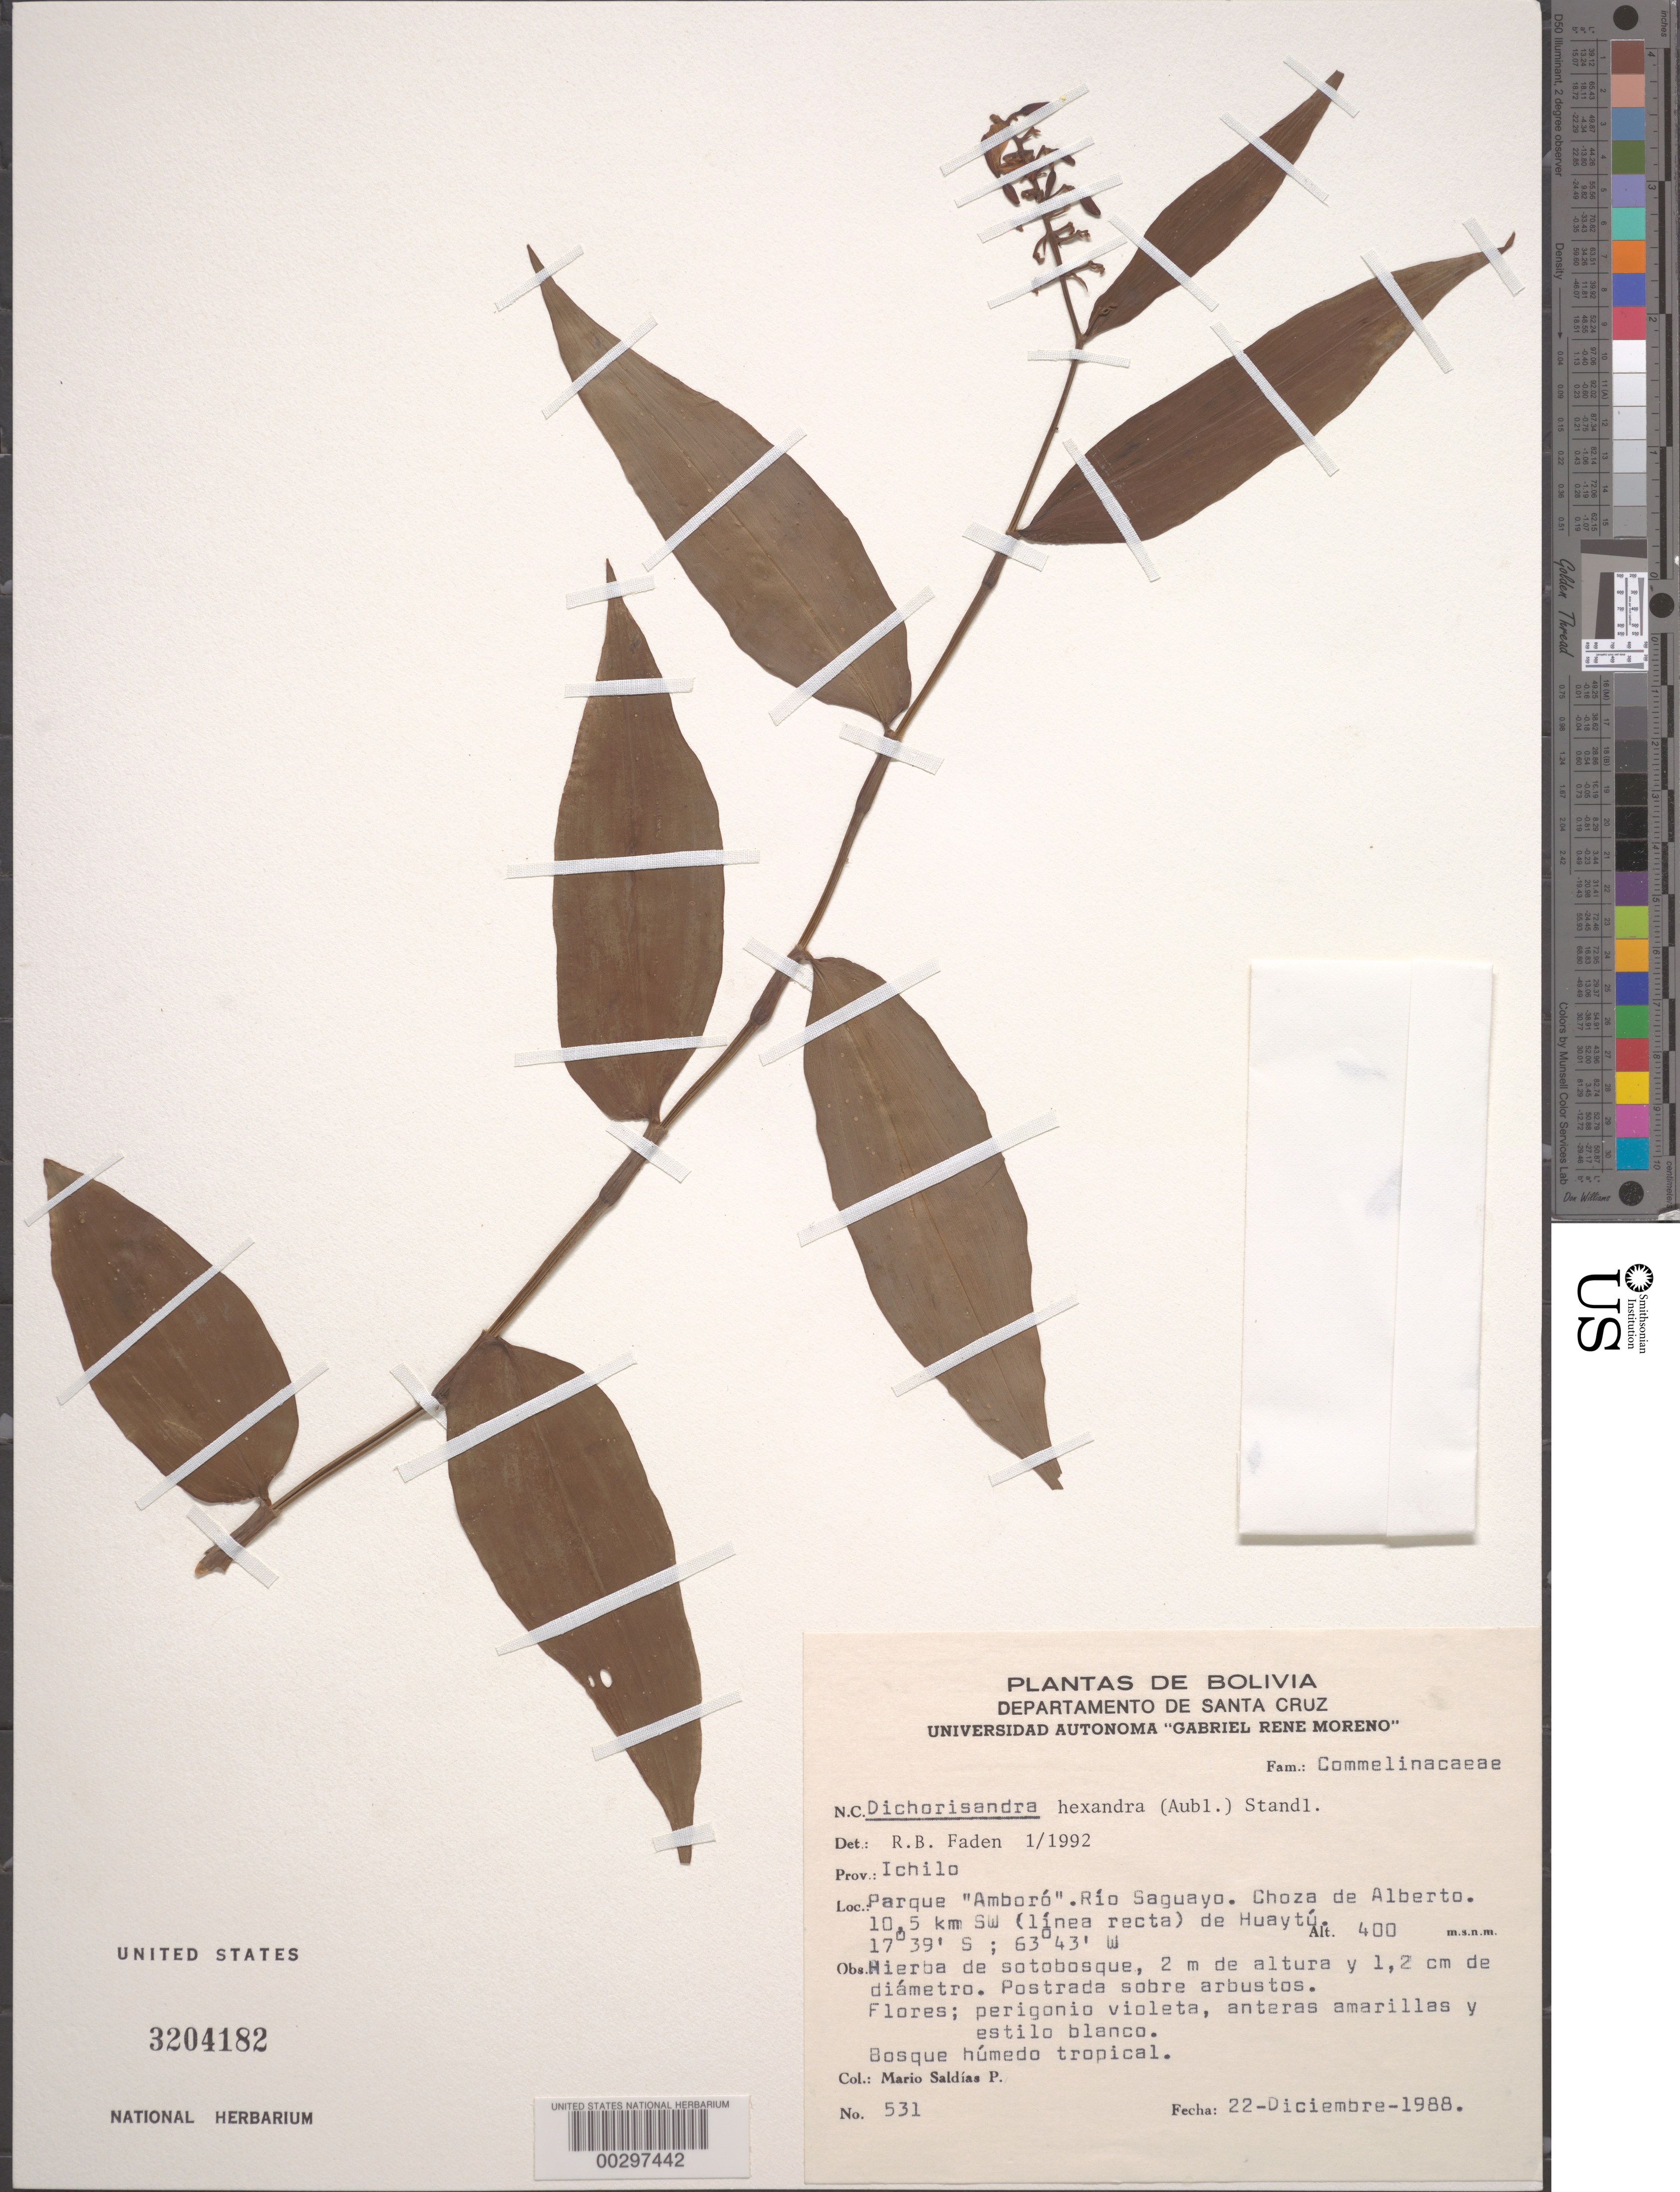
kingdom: Plantae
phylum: Tracheophyta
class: Liliopsida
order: Commelinales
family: Commelinaceae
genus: Dichorisandra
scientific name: Dichorisandra hexandra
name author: (Aubl.) Standl.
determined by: Faden, Robert B., (US), Smithsonian Institution - National Museum of Natural History (UNITED STATES)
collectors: M. Saldias P.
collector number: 531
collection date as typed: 22 Dec 1988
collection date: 1988-12-22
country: Bolivia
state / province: Santa Cruz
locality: Ichilo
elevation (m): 400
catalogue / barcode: US 3204182